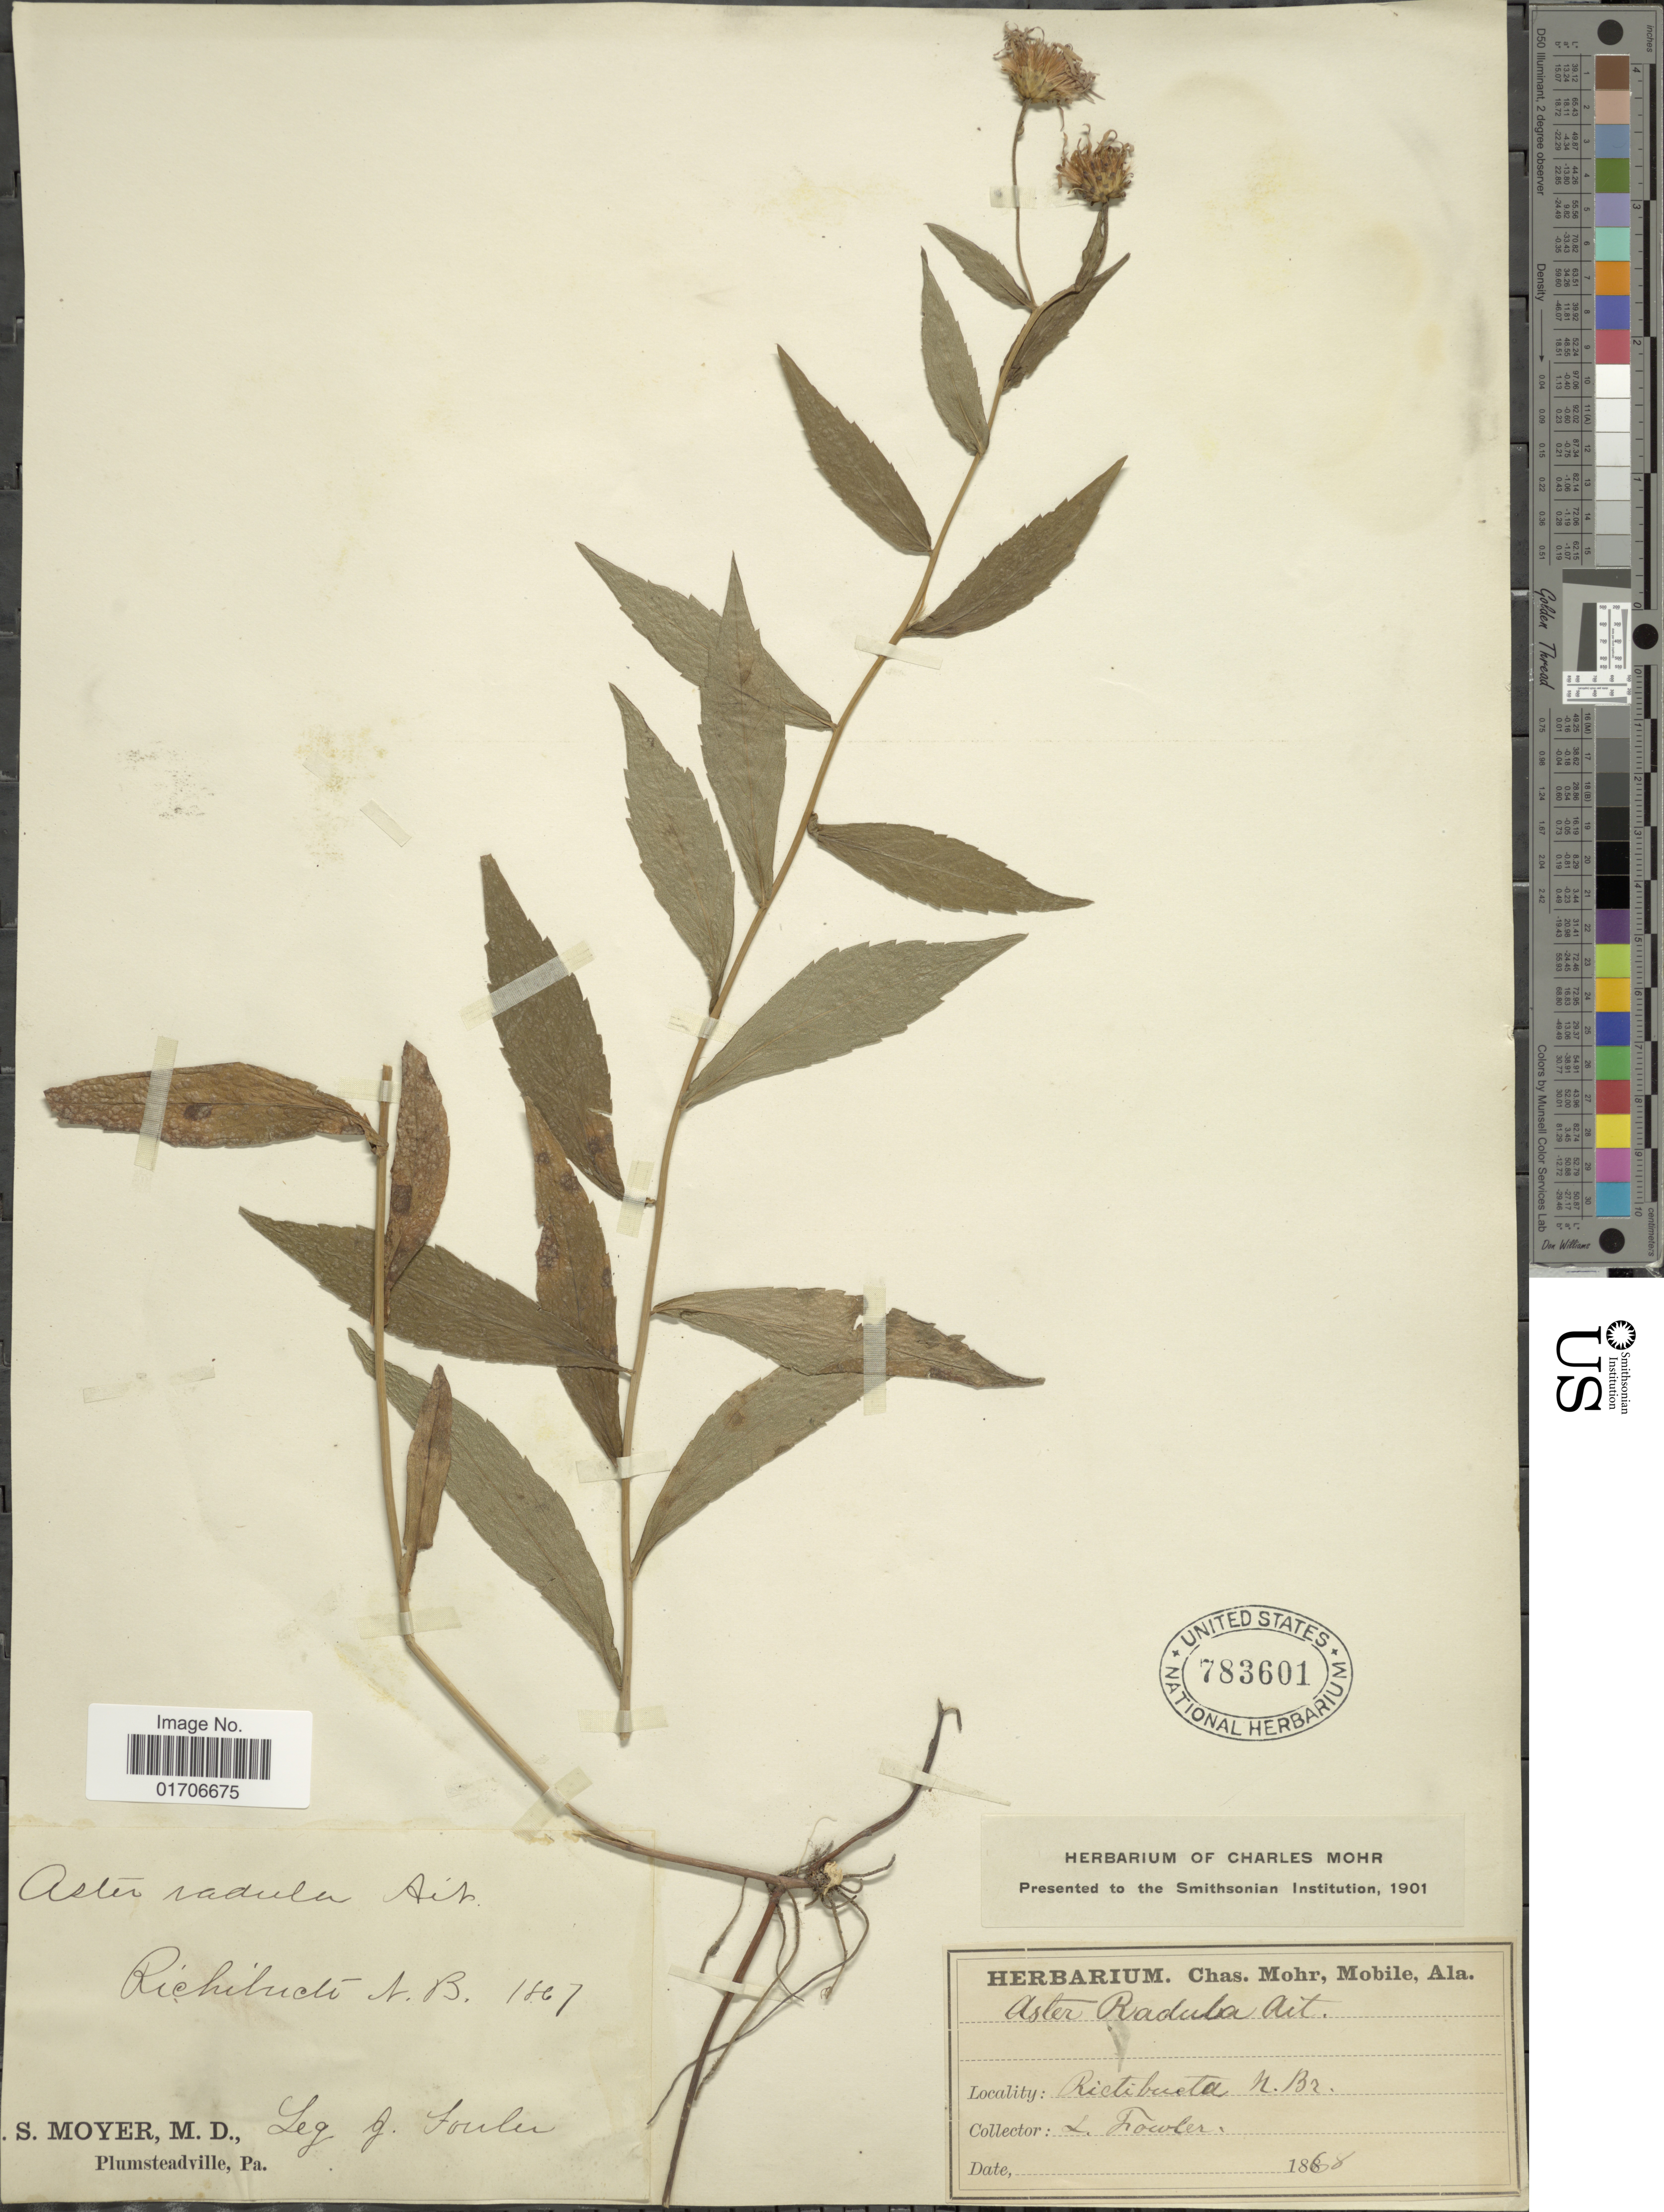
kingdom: Plantae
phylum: Tracheophyta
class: Magnoliopsida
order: Asterales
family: Asteraceae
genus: Eurybia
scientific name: Eurybia radula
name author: (Aiton) G.L. Nesom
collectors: J. P. Fowler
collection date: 1868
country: Canada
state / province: New Brunswick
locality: Richibucto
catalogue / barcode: US 783601